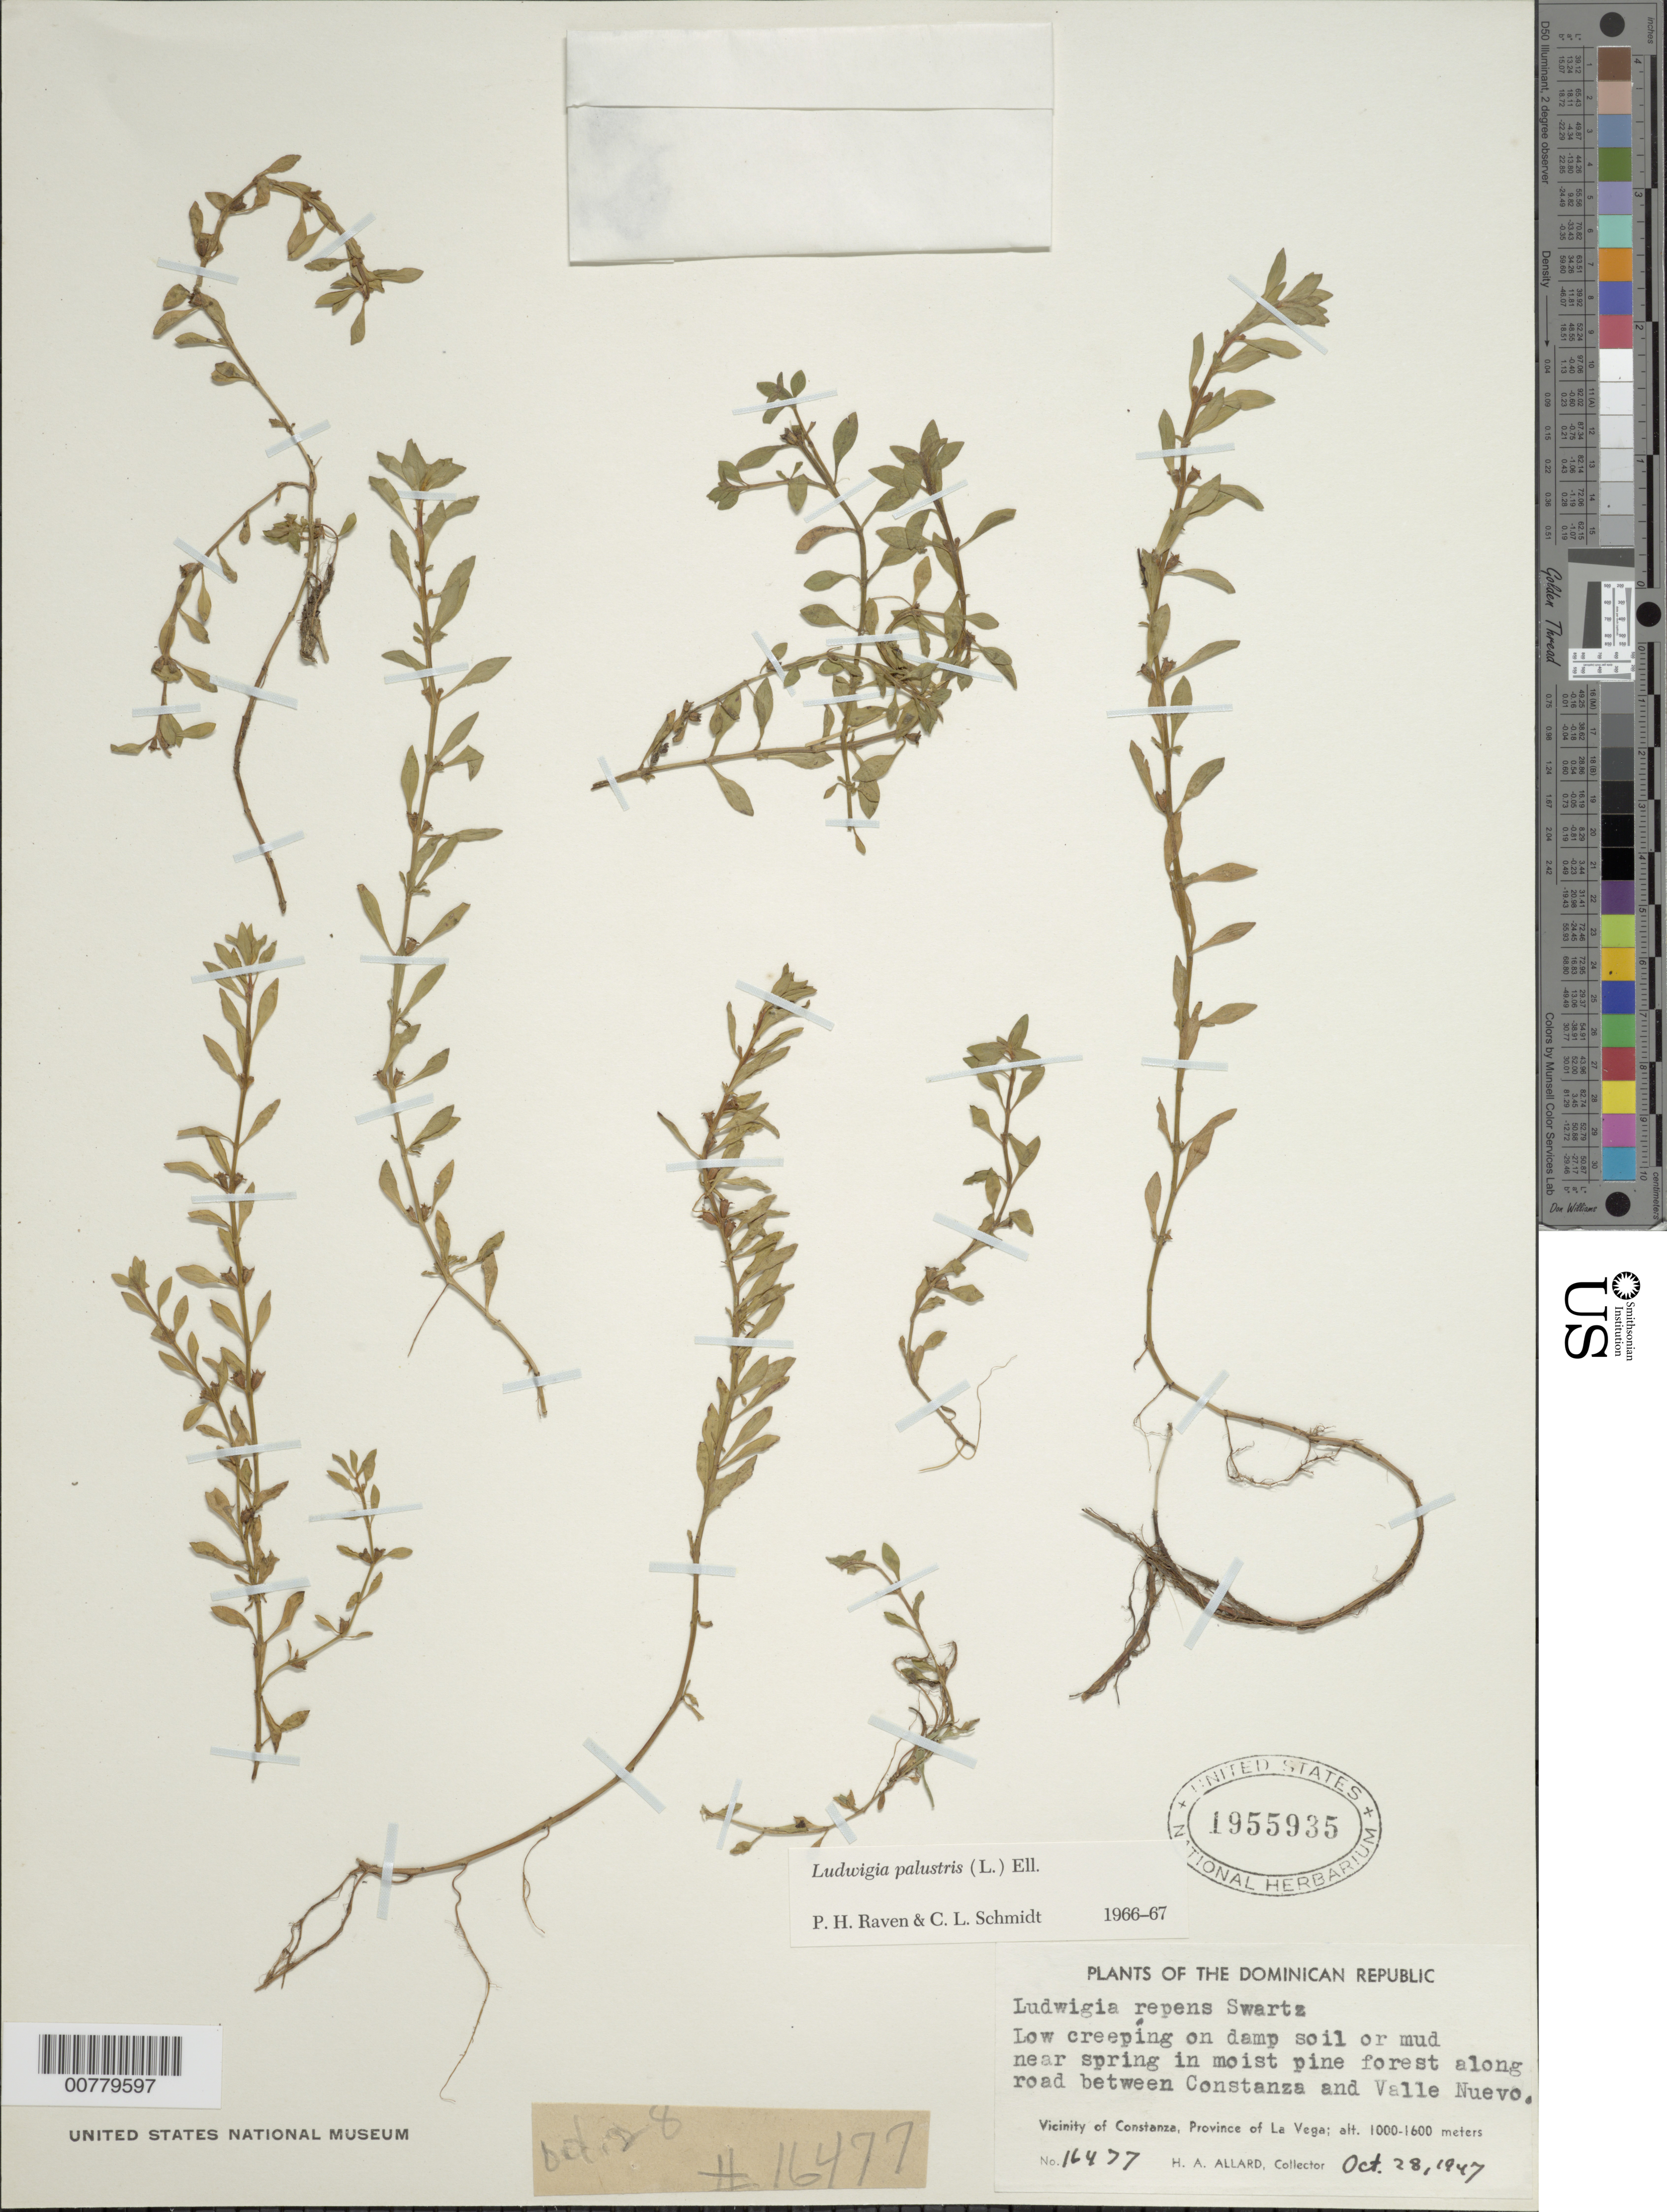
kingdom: Plantae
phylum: Tracheophyta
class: Magnoliopsida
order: Myrtales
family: Onagraceae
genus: Ludwigia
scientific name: Ludwigia palustris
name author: (L.) Elliott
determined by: Raven, P. H.; Schmidt, C. L.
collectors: H. A. Allard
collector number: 16477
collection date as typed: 28 Oct 1947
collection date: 1947-10-28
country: Dominican Republic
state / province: La Vega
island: Hispaniola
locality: Vicinity of Constanza, along road between Constanza and Valle Nuevo.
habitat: Damp soil or mud near spring in moist pine forest along road.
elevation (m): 1000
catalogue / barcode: US 1955935